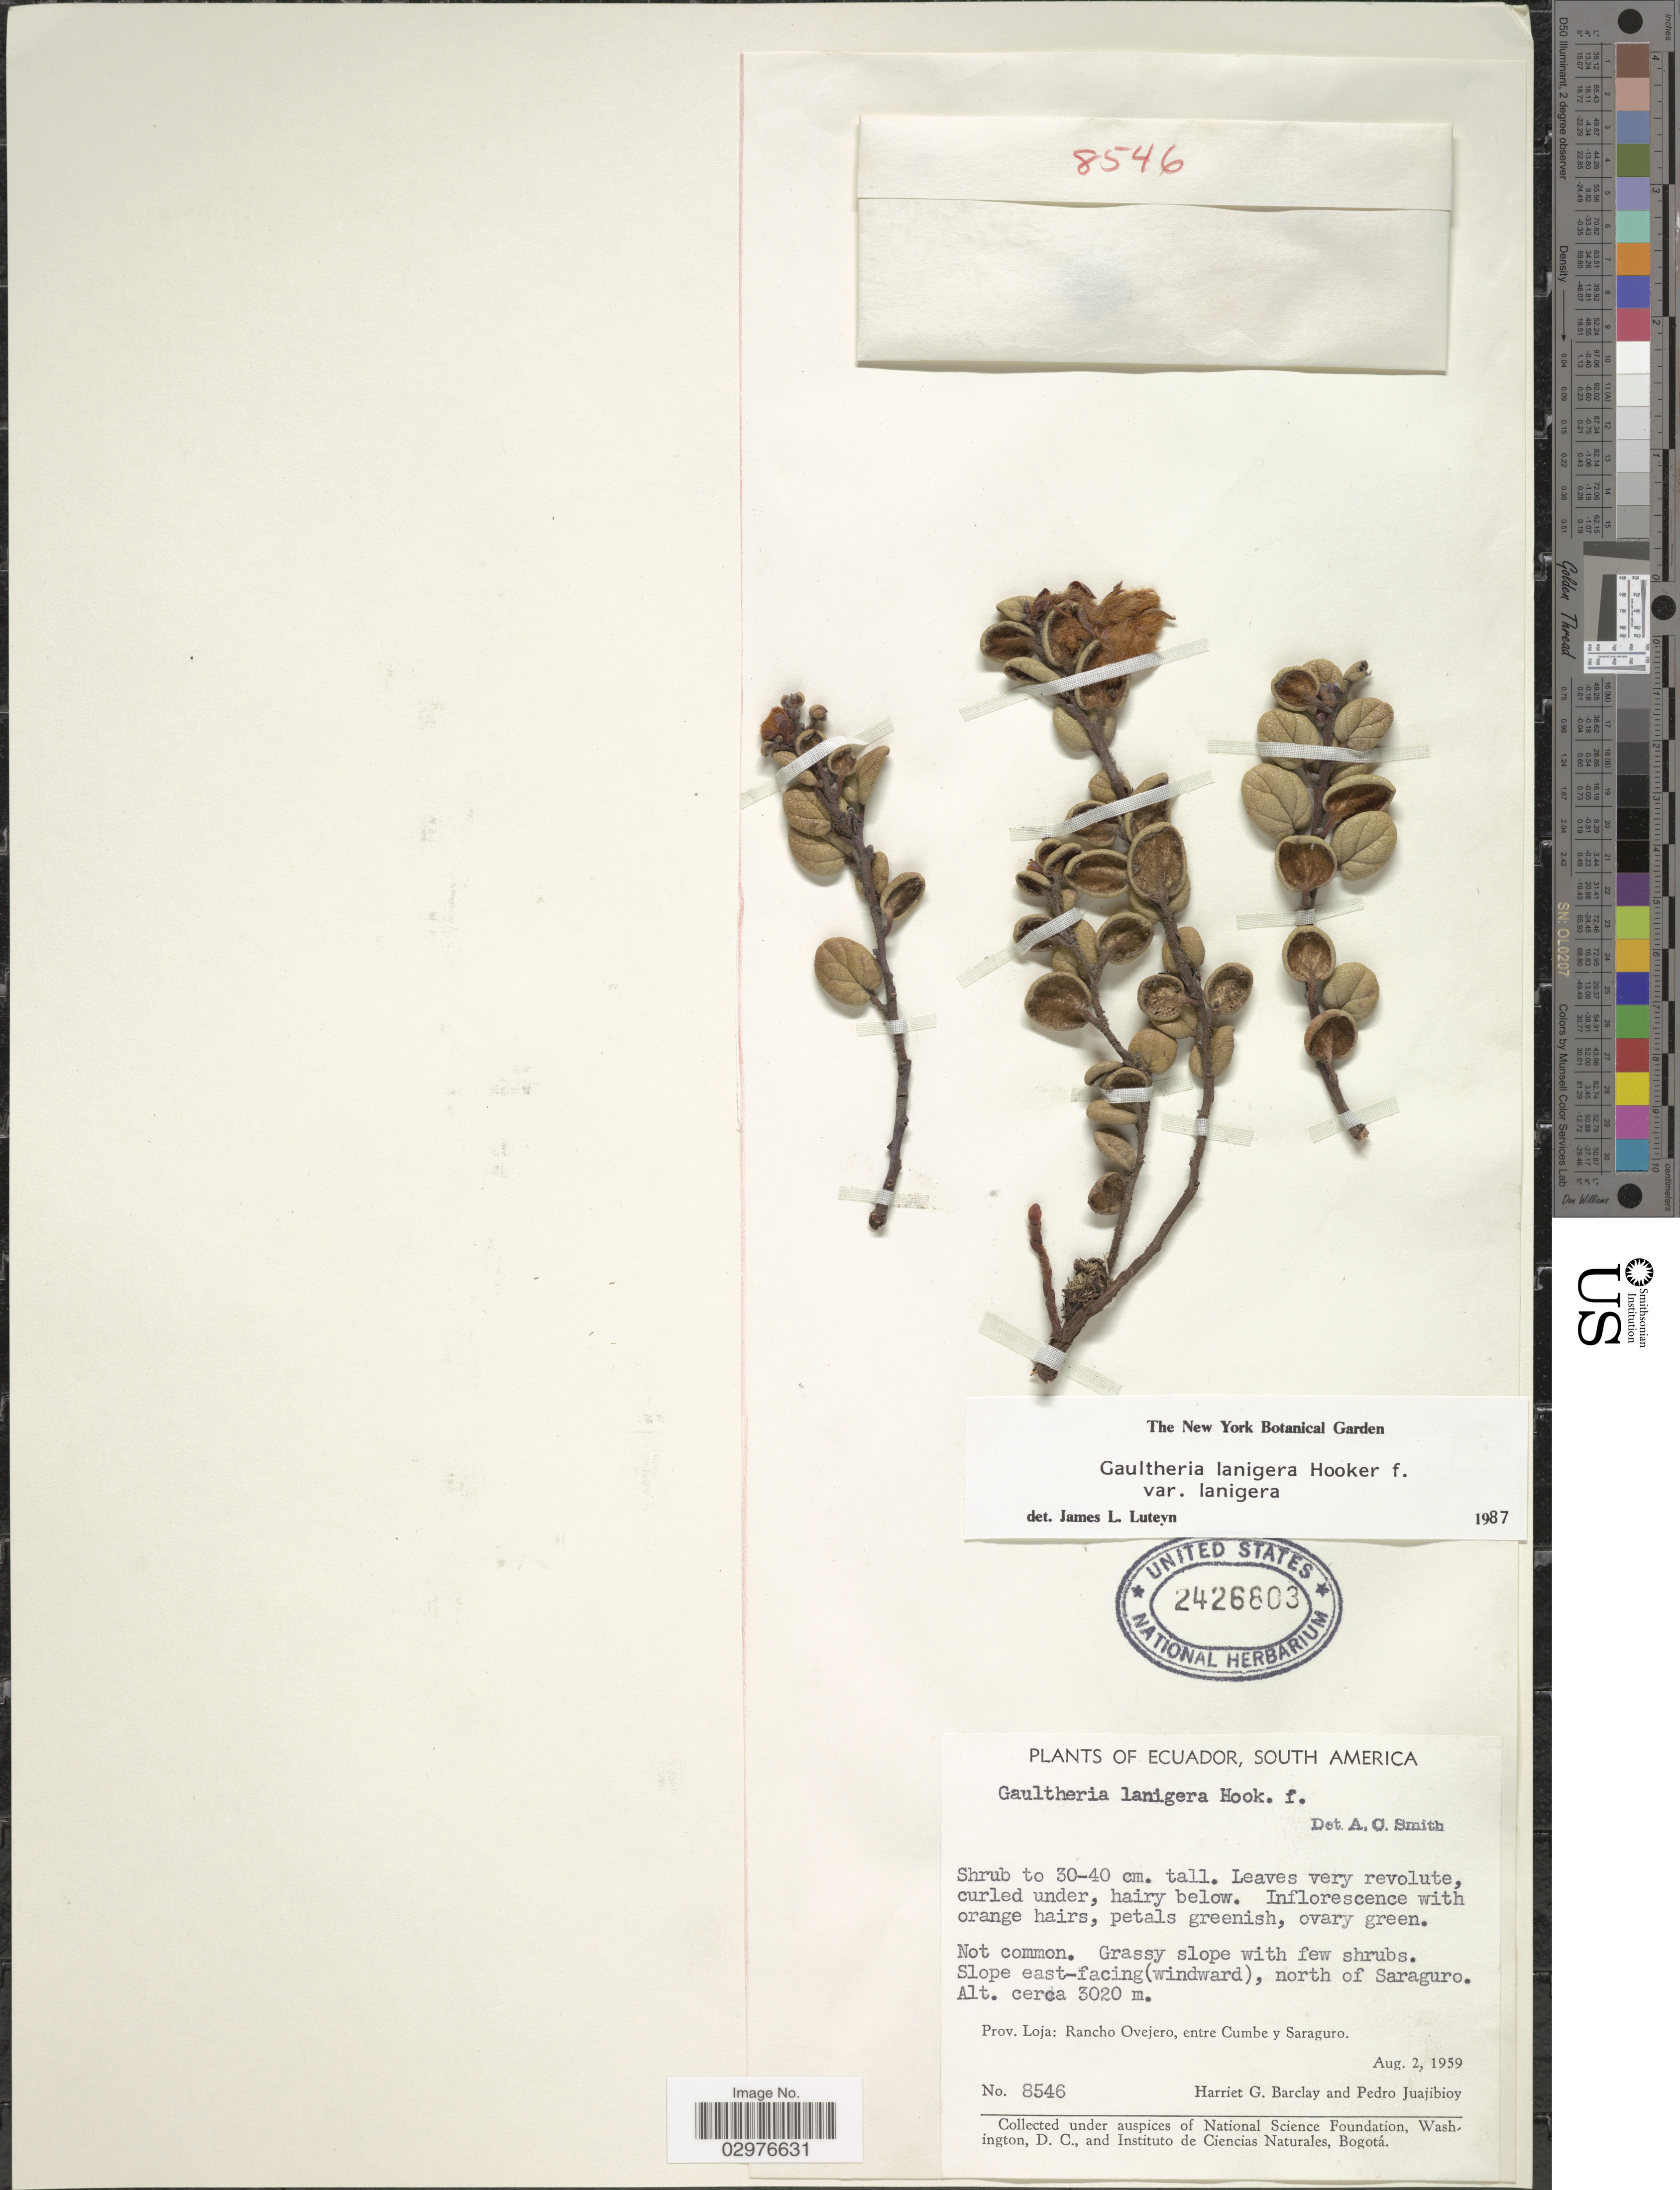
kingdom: Plantae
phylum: Tracheophyta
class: Magnoliopsida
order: Ericales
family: Ericaceae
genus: Gaultheria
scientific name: Gaultheria lanigera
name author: Hook.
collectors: H. G. Barclay & P. Juajibioy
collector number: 8546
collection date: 1959-08-02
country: Ecuador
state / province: Loja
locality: Slope east-facing (windward), north of Saraguro. Prov. Loja: Rancho Ovejero, entre Cumbe y Saraguro.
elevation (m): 3020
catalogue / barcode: US 2426803